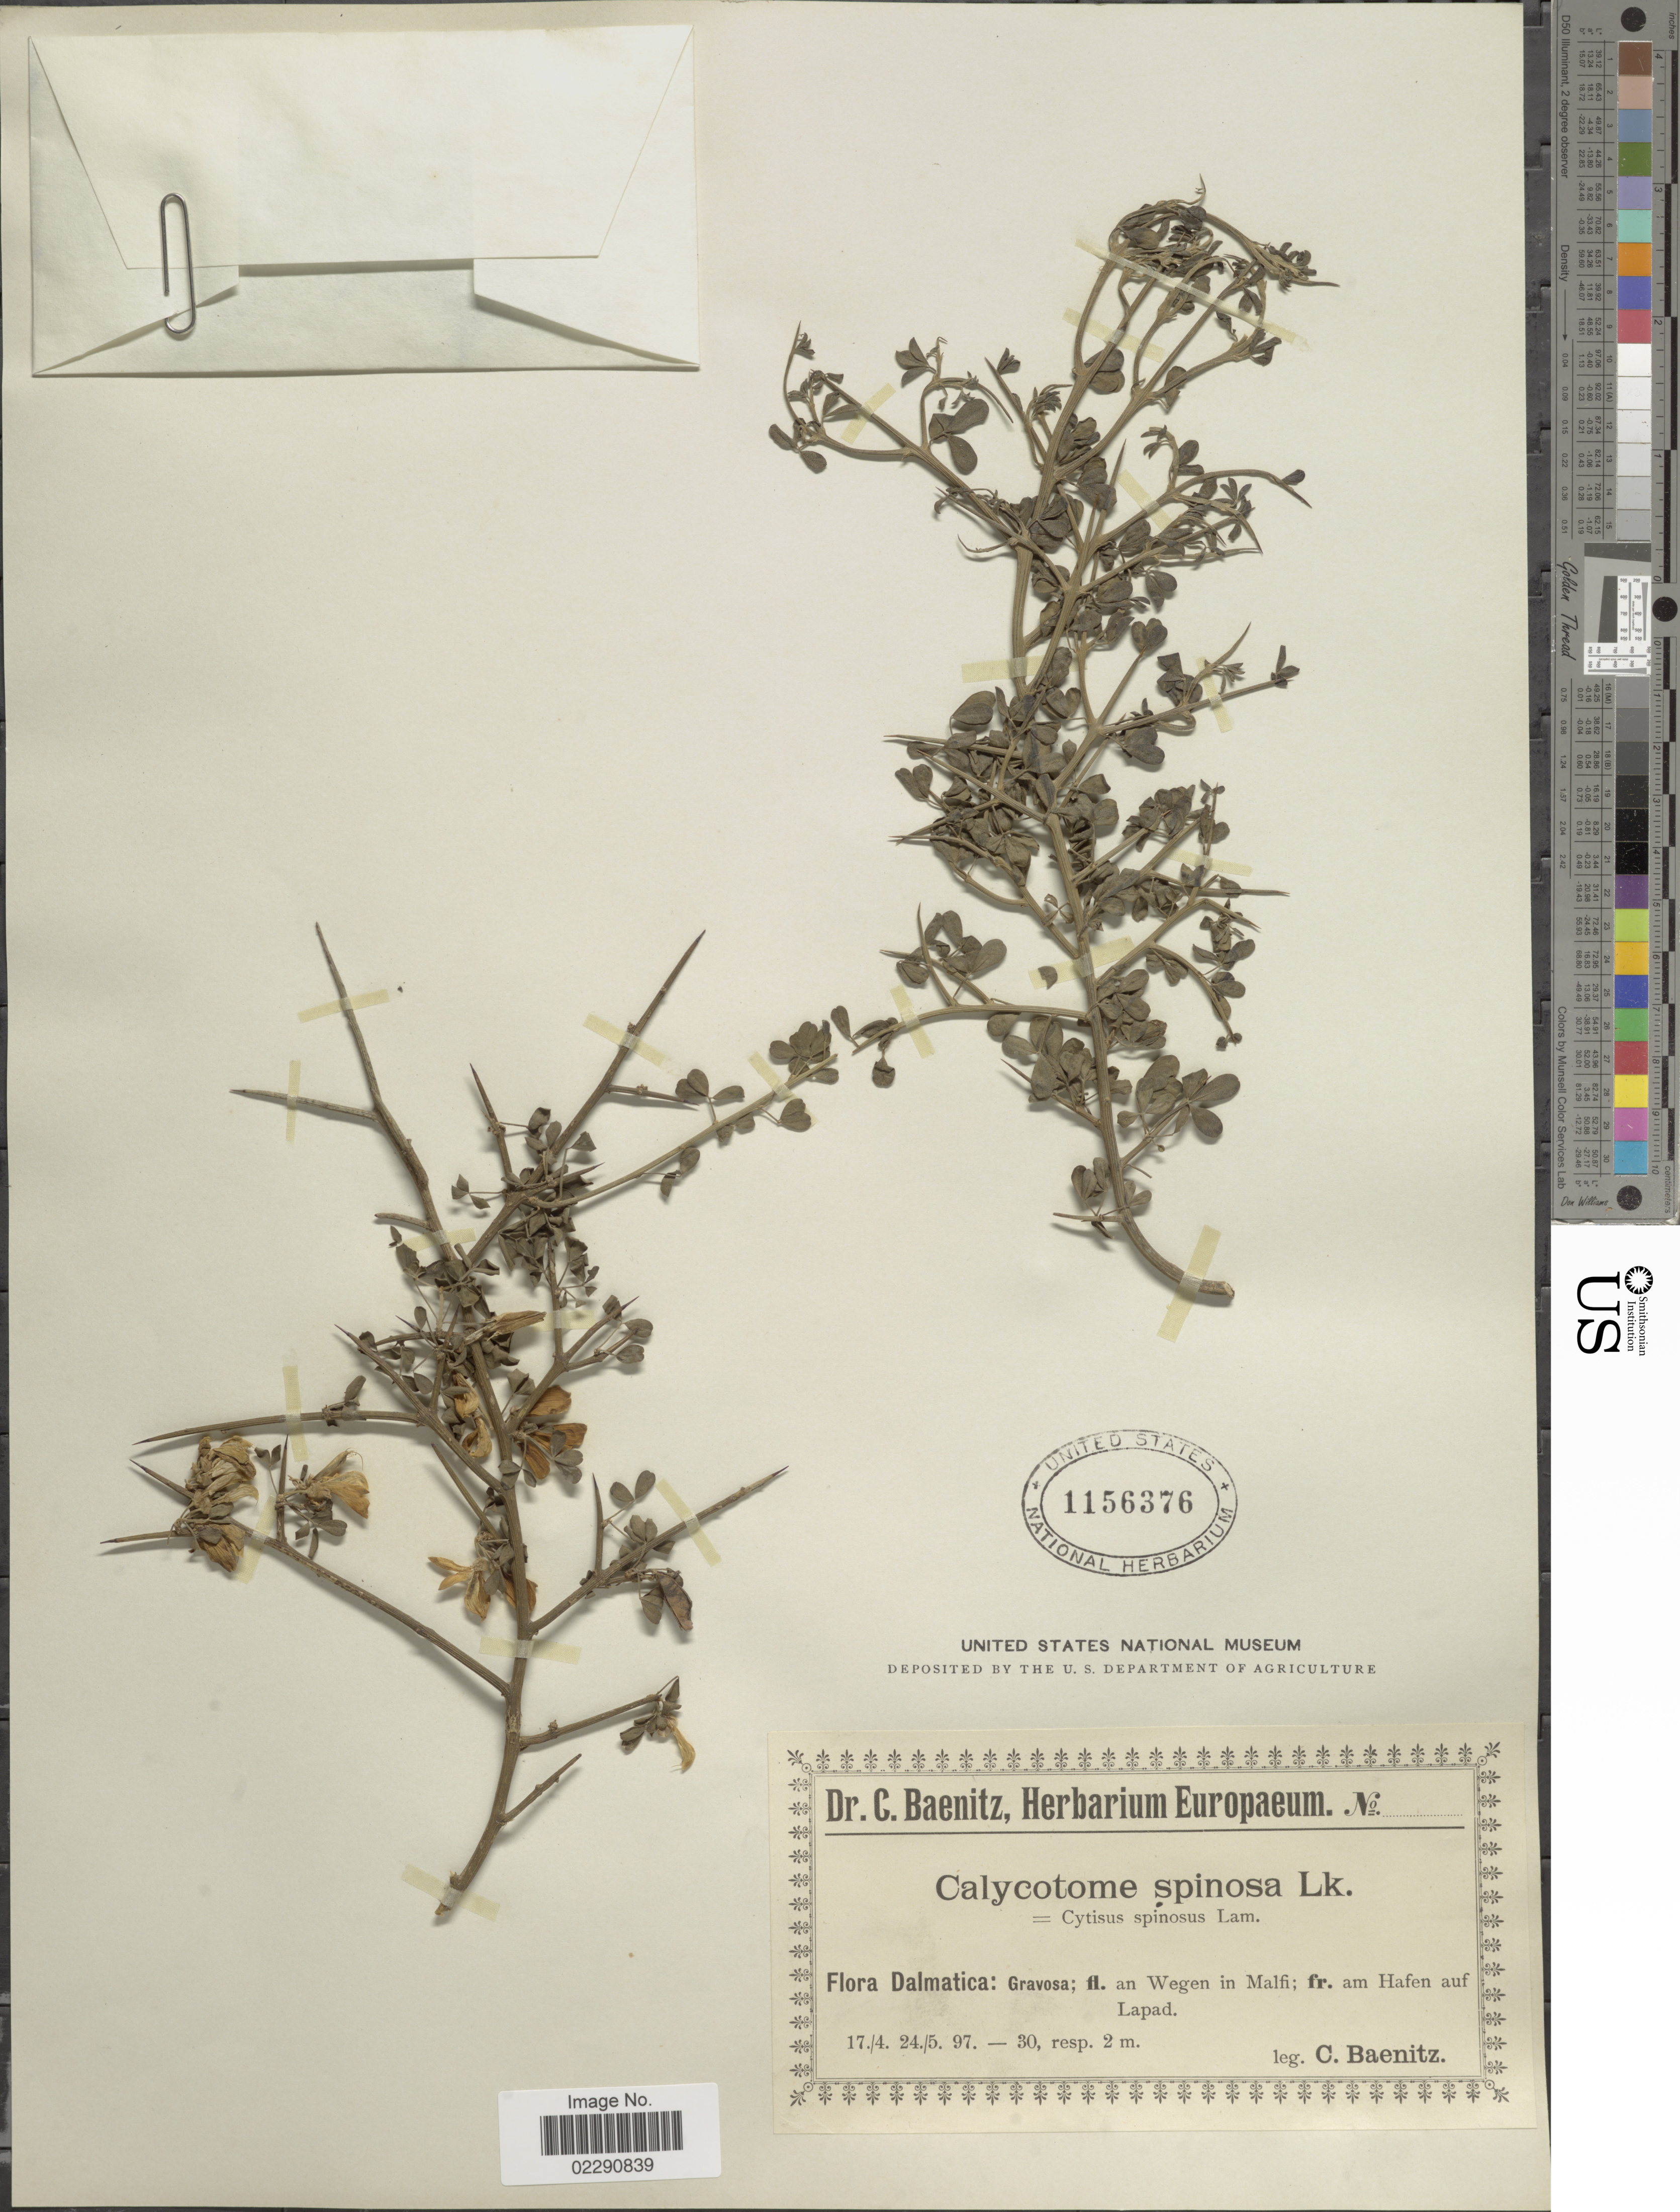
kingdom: Plantae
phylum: Tracheophyta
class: Magnoliopsida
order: Fabales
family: Fabaceae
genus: Calicotome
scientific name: Calicotome spinosa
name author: (L.) Link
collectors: C. G. Baenitz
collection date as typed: Transcribed d/m/y: 17/4/97 to 24/5/97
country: Croatia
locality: Dalmatica, Gravosa, Malfi, am Hafen auf Lapad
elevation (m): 2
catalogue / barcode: US 1156376